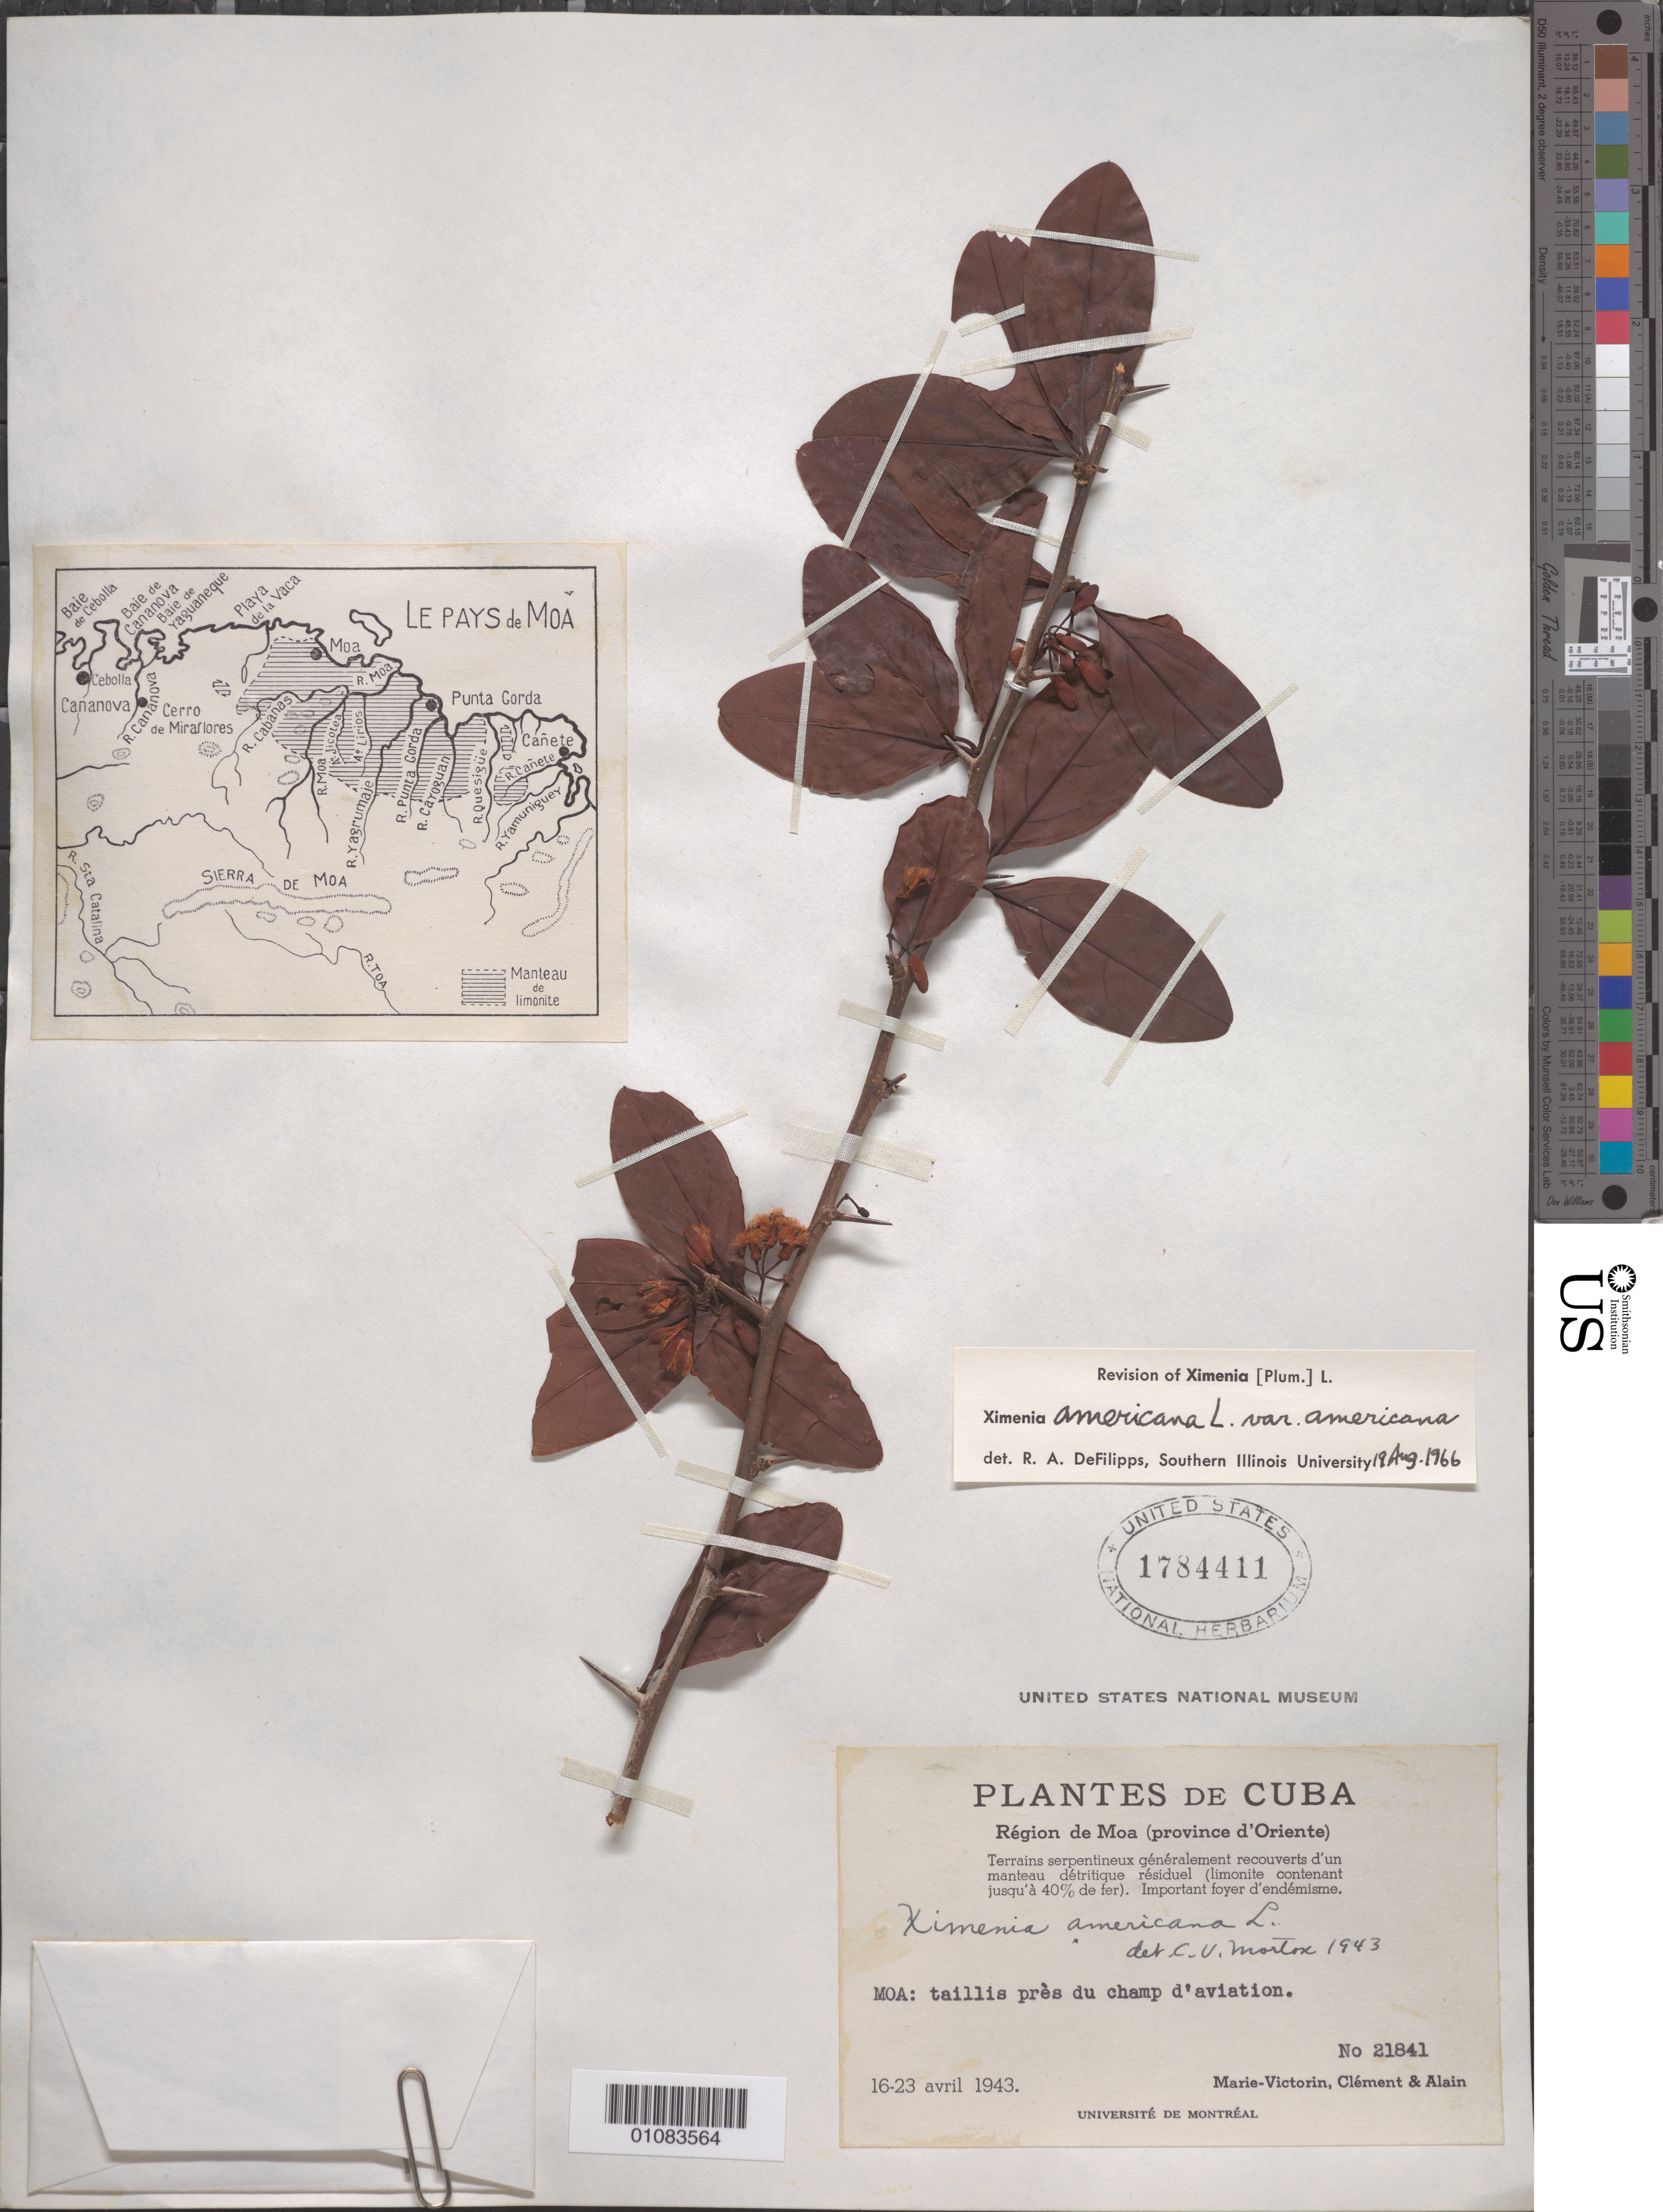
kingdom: Plantae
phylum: Tracheophyta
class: Magnoliopsida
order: Santalales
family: Ximeniaceae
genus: Ximenia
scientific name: Ximenia americana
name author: L.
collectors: Bro. Clemente & A. H. Liogier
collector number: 21841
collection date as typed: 16 Apr 1943 to 23 Apr 1943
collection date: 1943-04-16/1943-04-23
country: Cuba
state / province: Holguín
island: Cuba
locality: Oriente, region de moa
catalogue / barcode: US 1784411